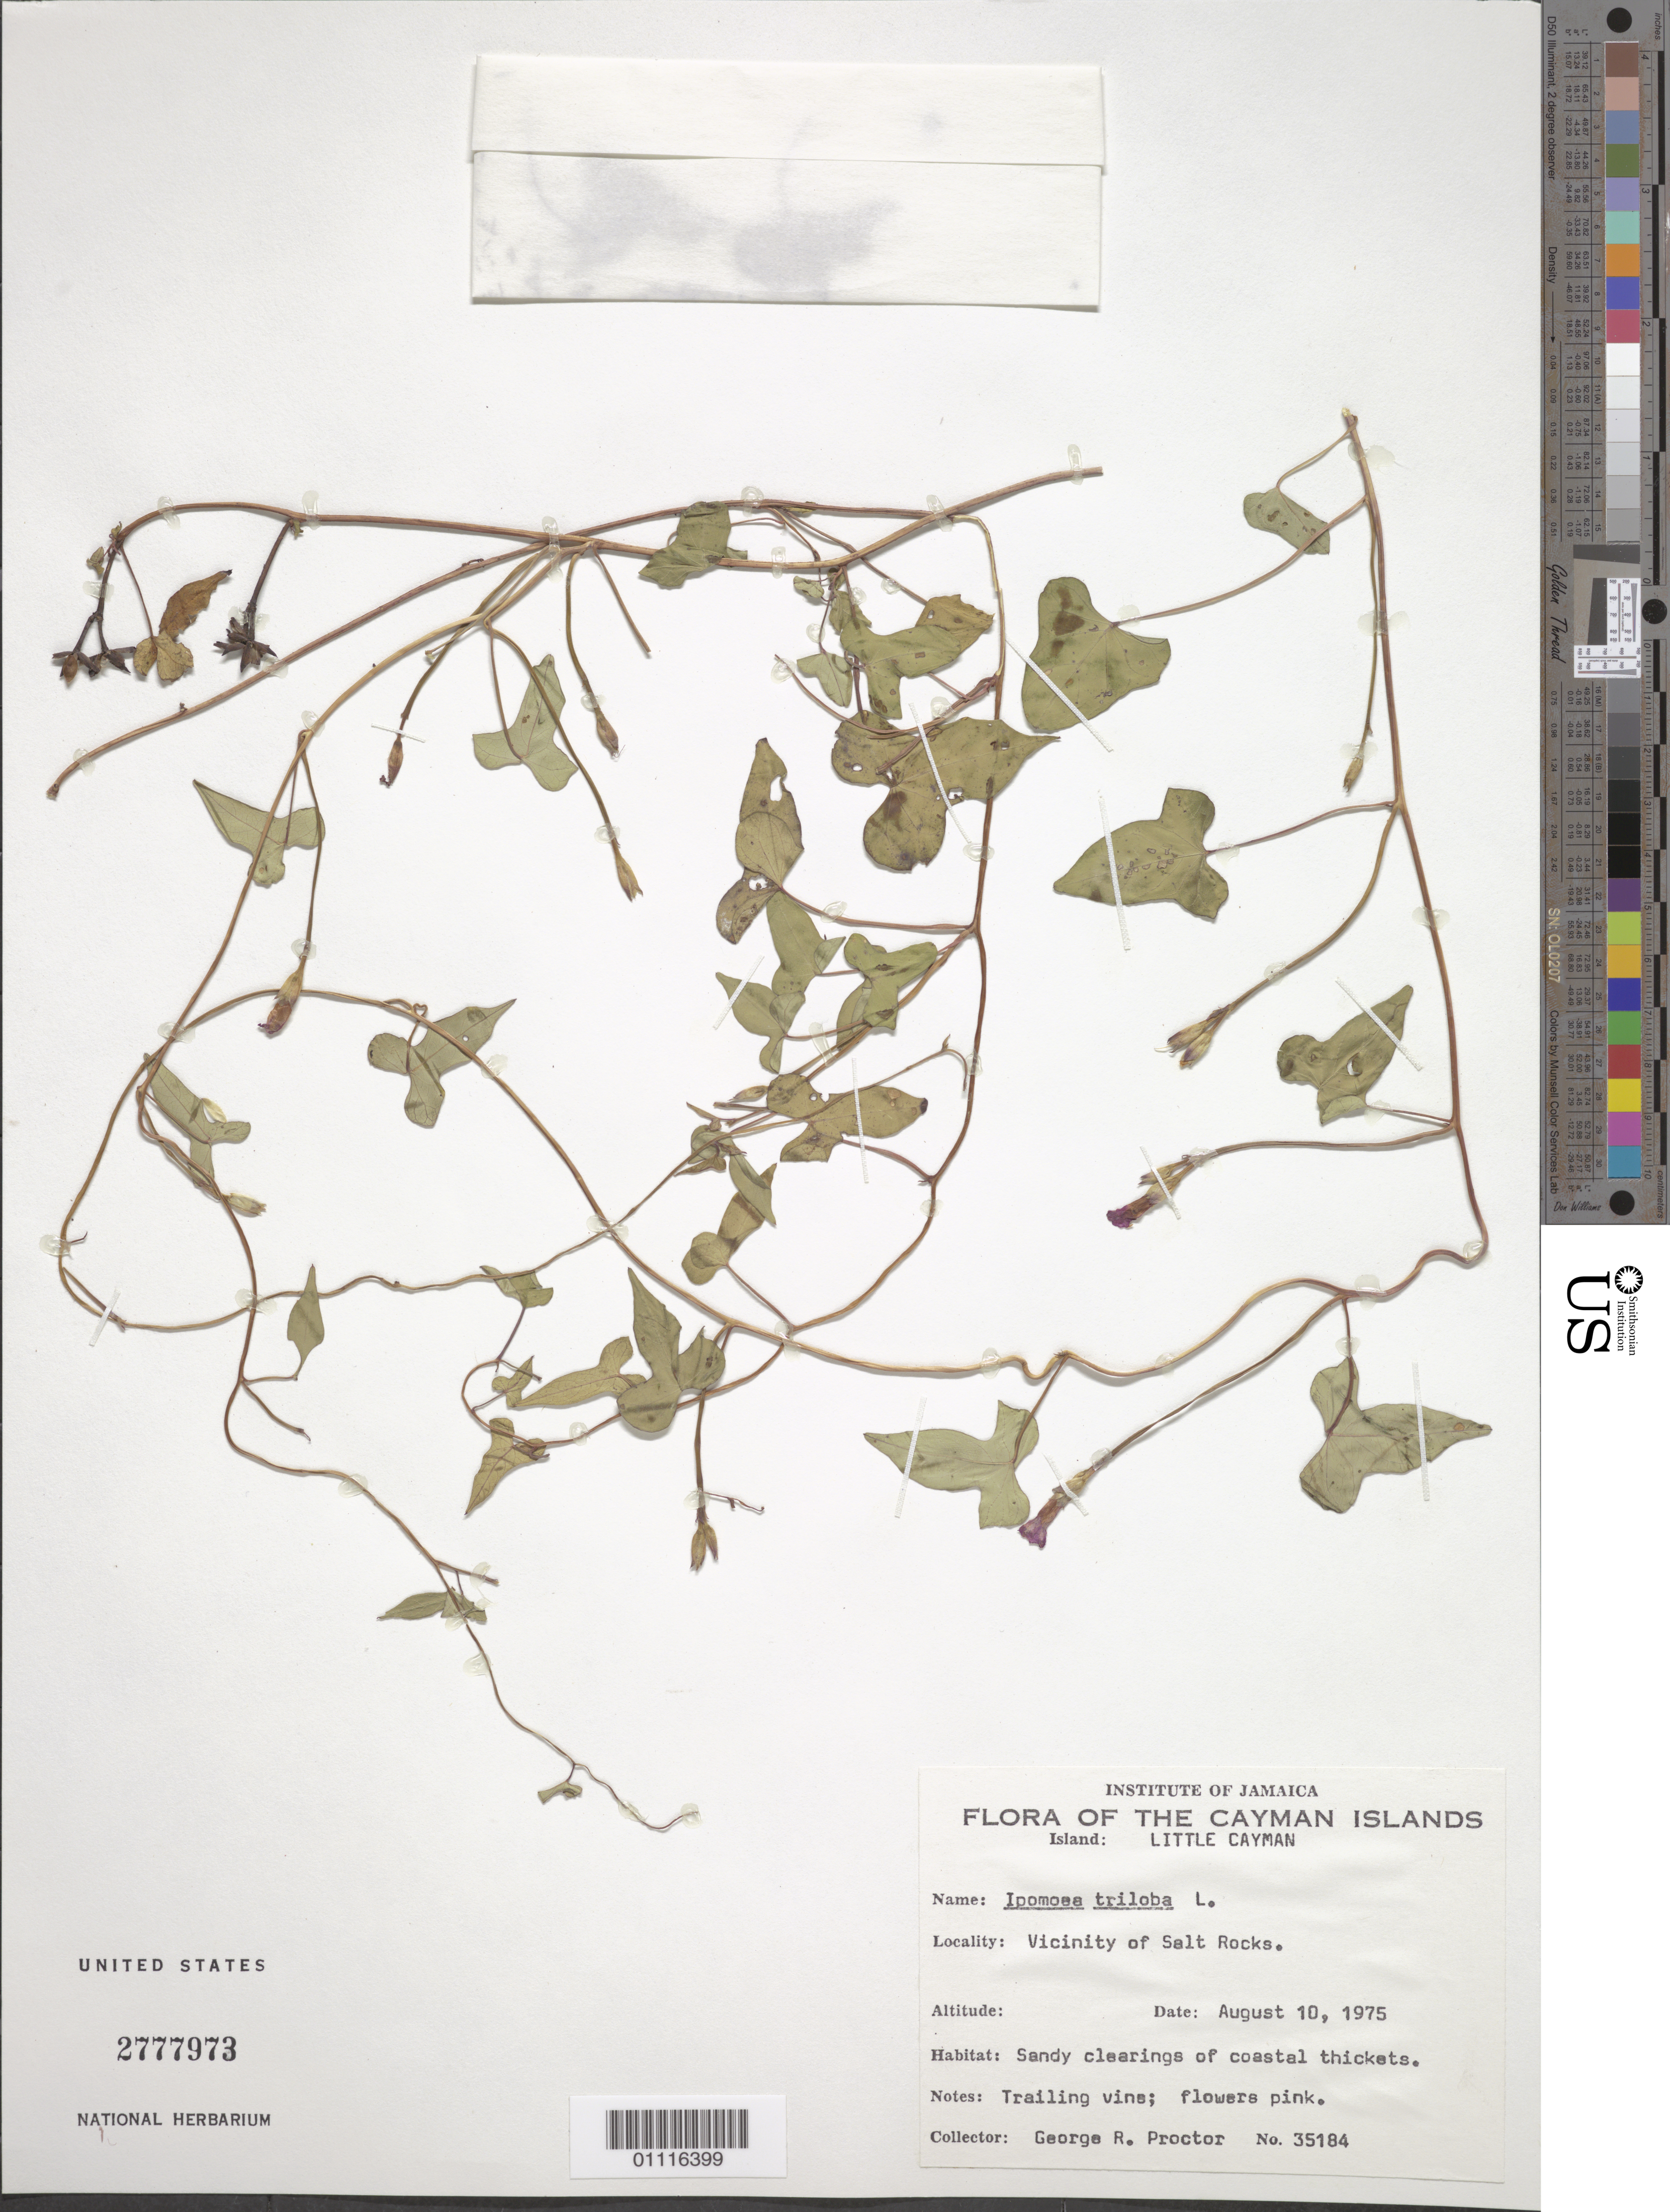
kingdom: Plantae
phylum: Tracheophyta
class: Magnoliopsida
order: Solanales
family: Convolvulaceae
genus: Ipomoea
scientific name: Ipomoea triloba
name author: L.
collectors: G. R. Proctor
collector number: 35184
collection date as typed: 10 Aug 1975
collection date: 1975-08-10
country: Cayman Islands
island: Little Cayman I.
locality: Vicinity of Salt Rocks. Sandy clearings of coastal thickets.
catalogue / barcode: US 2777973